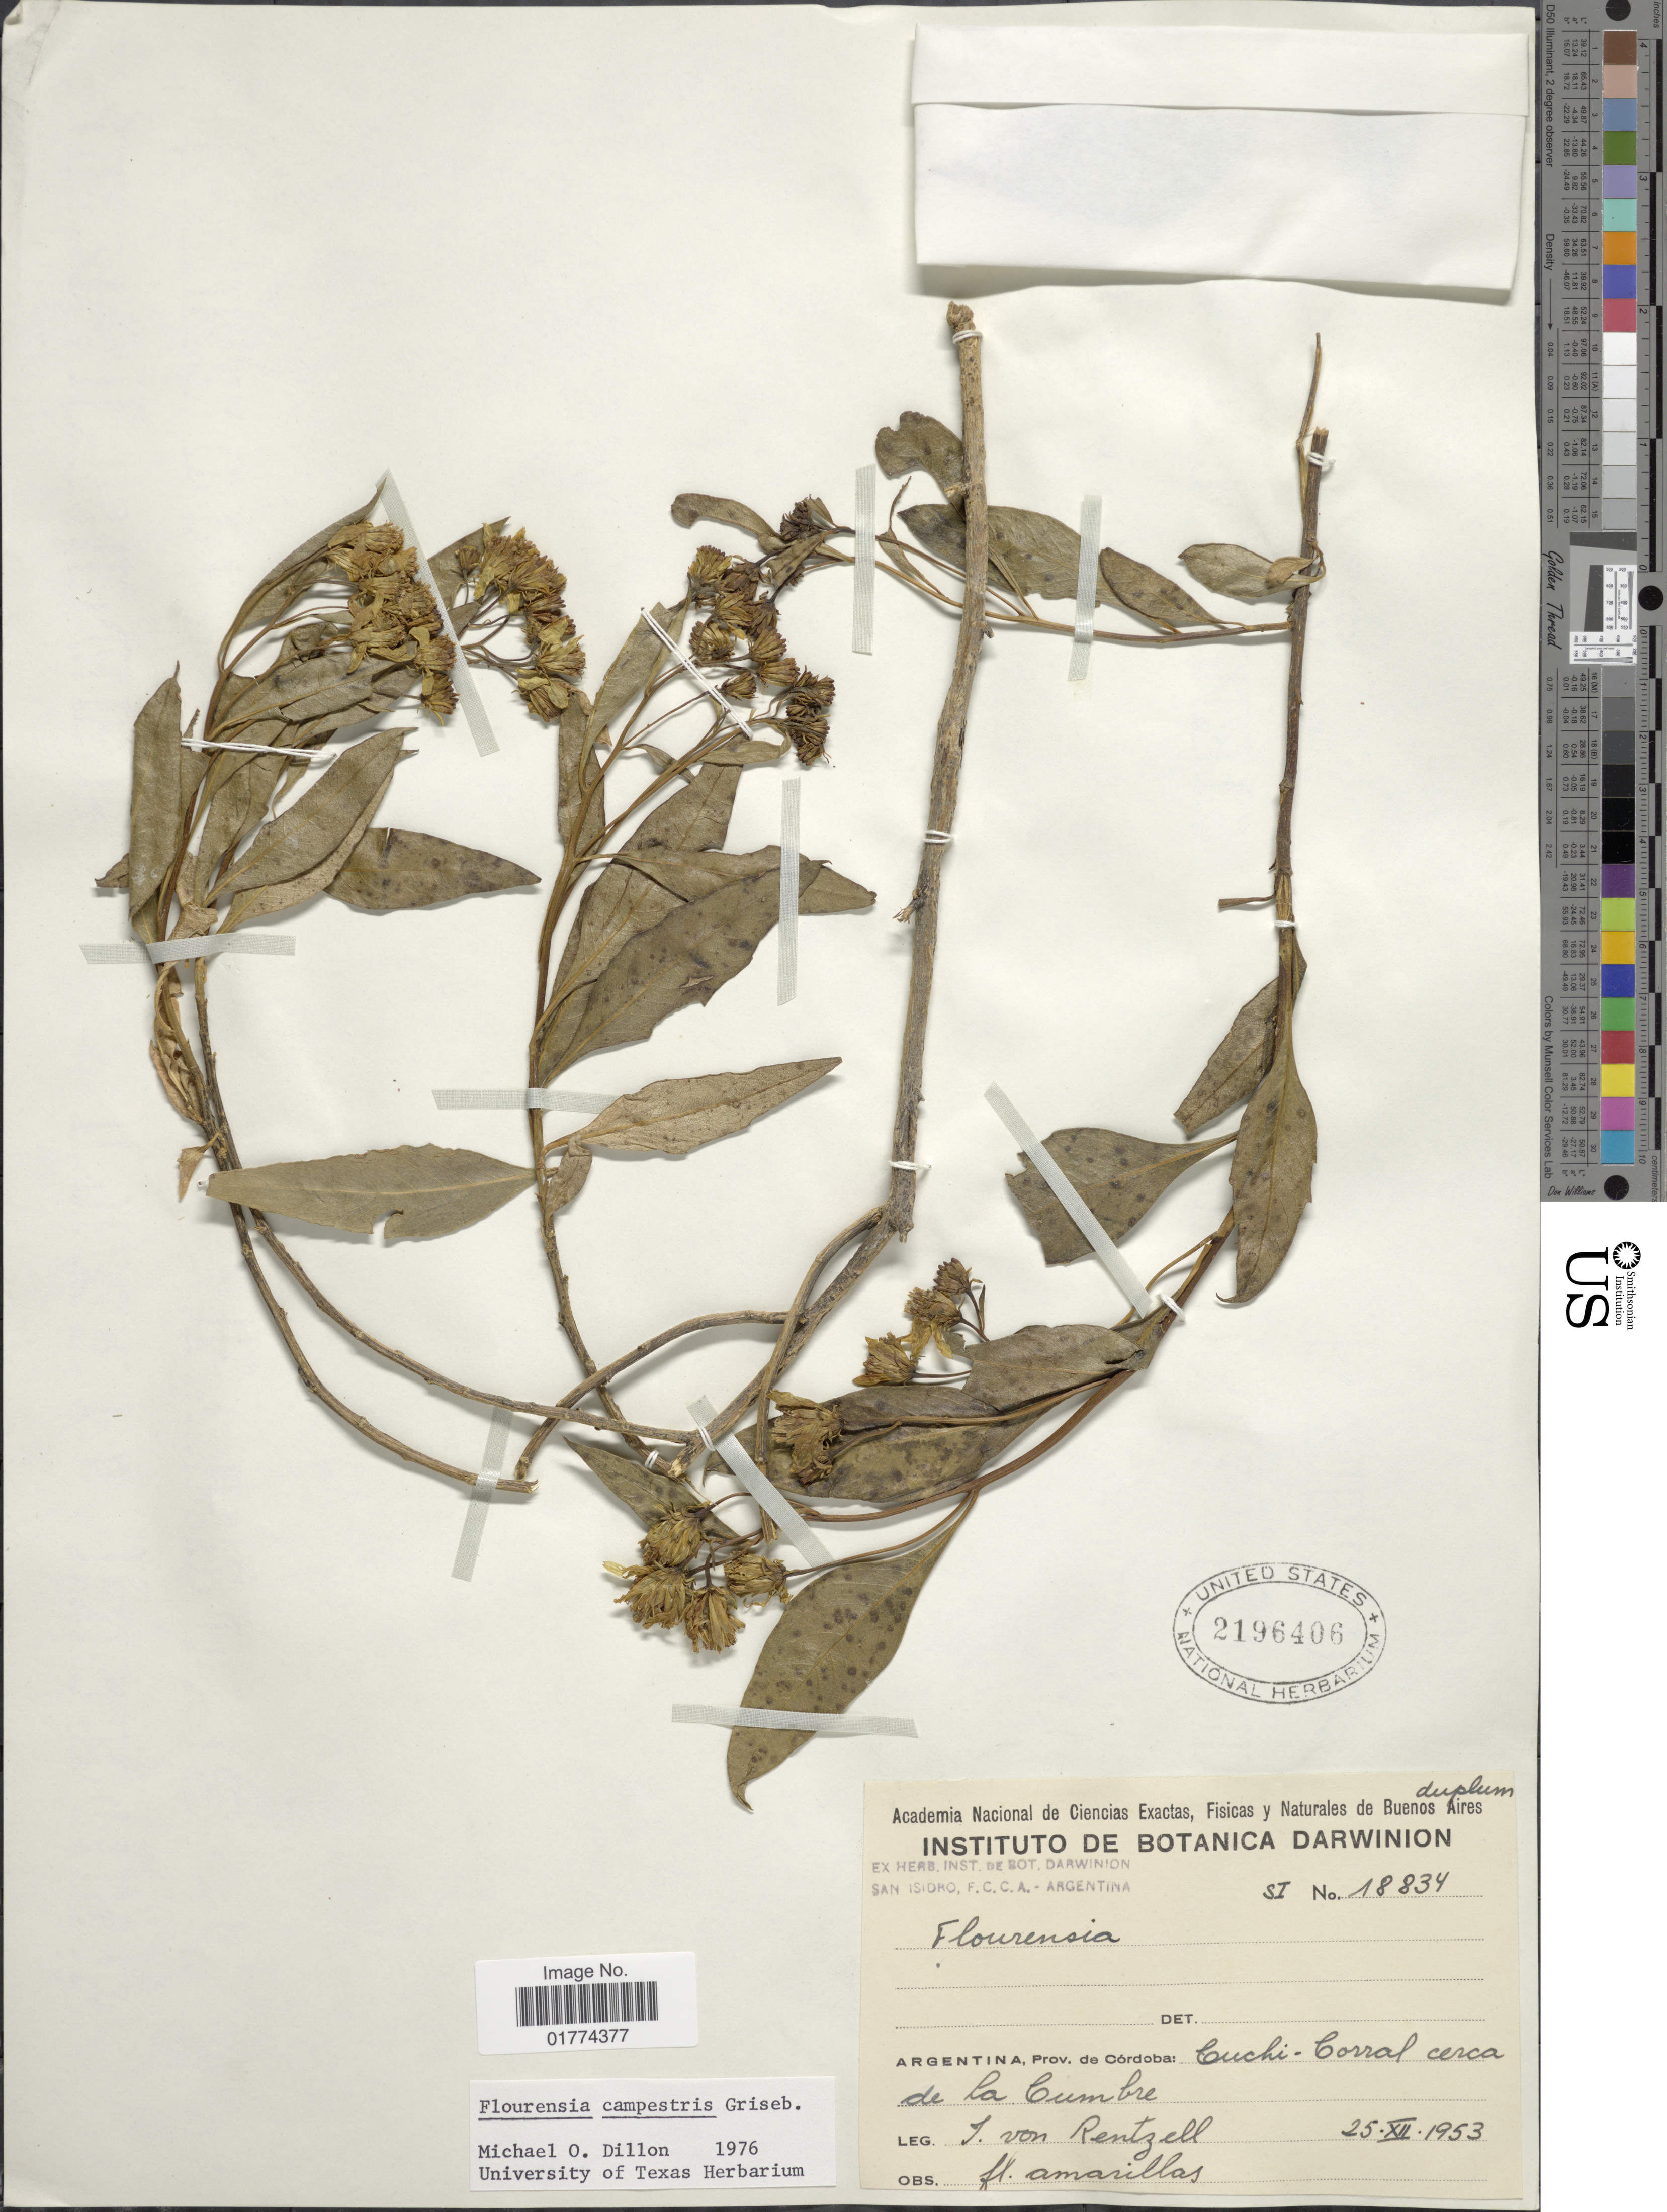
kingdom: Plantae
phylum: Tracheophyta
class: Magnoliopsida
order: Asterales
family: Asteraceae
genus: Flourensia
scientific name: Flourensia campestris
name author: Griseb.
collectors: I. von Rentzell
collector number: SI 18834*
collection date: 1953-12-25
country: Argentina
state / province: Cordoba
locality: Cuchi-Corral cerca de la Cumbre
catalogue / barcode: US 2196406